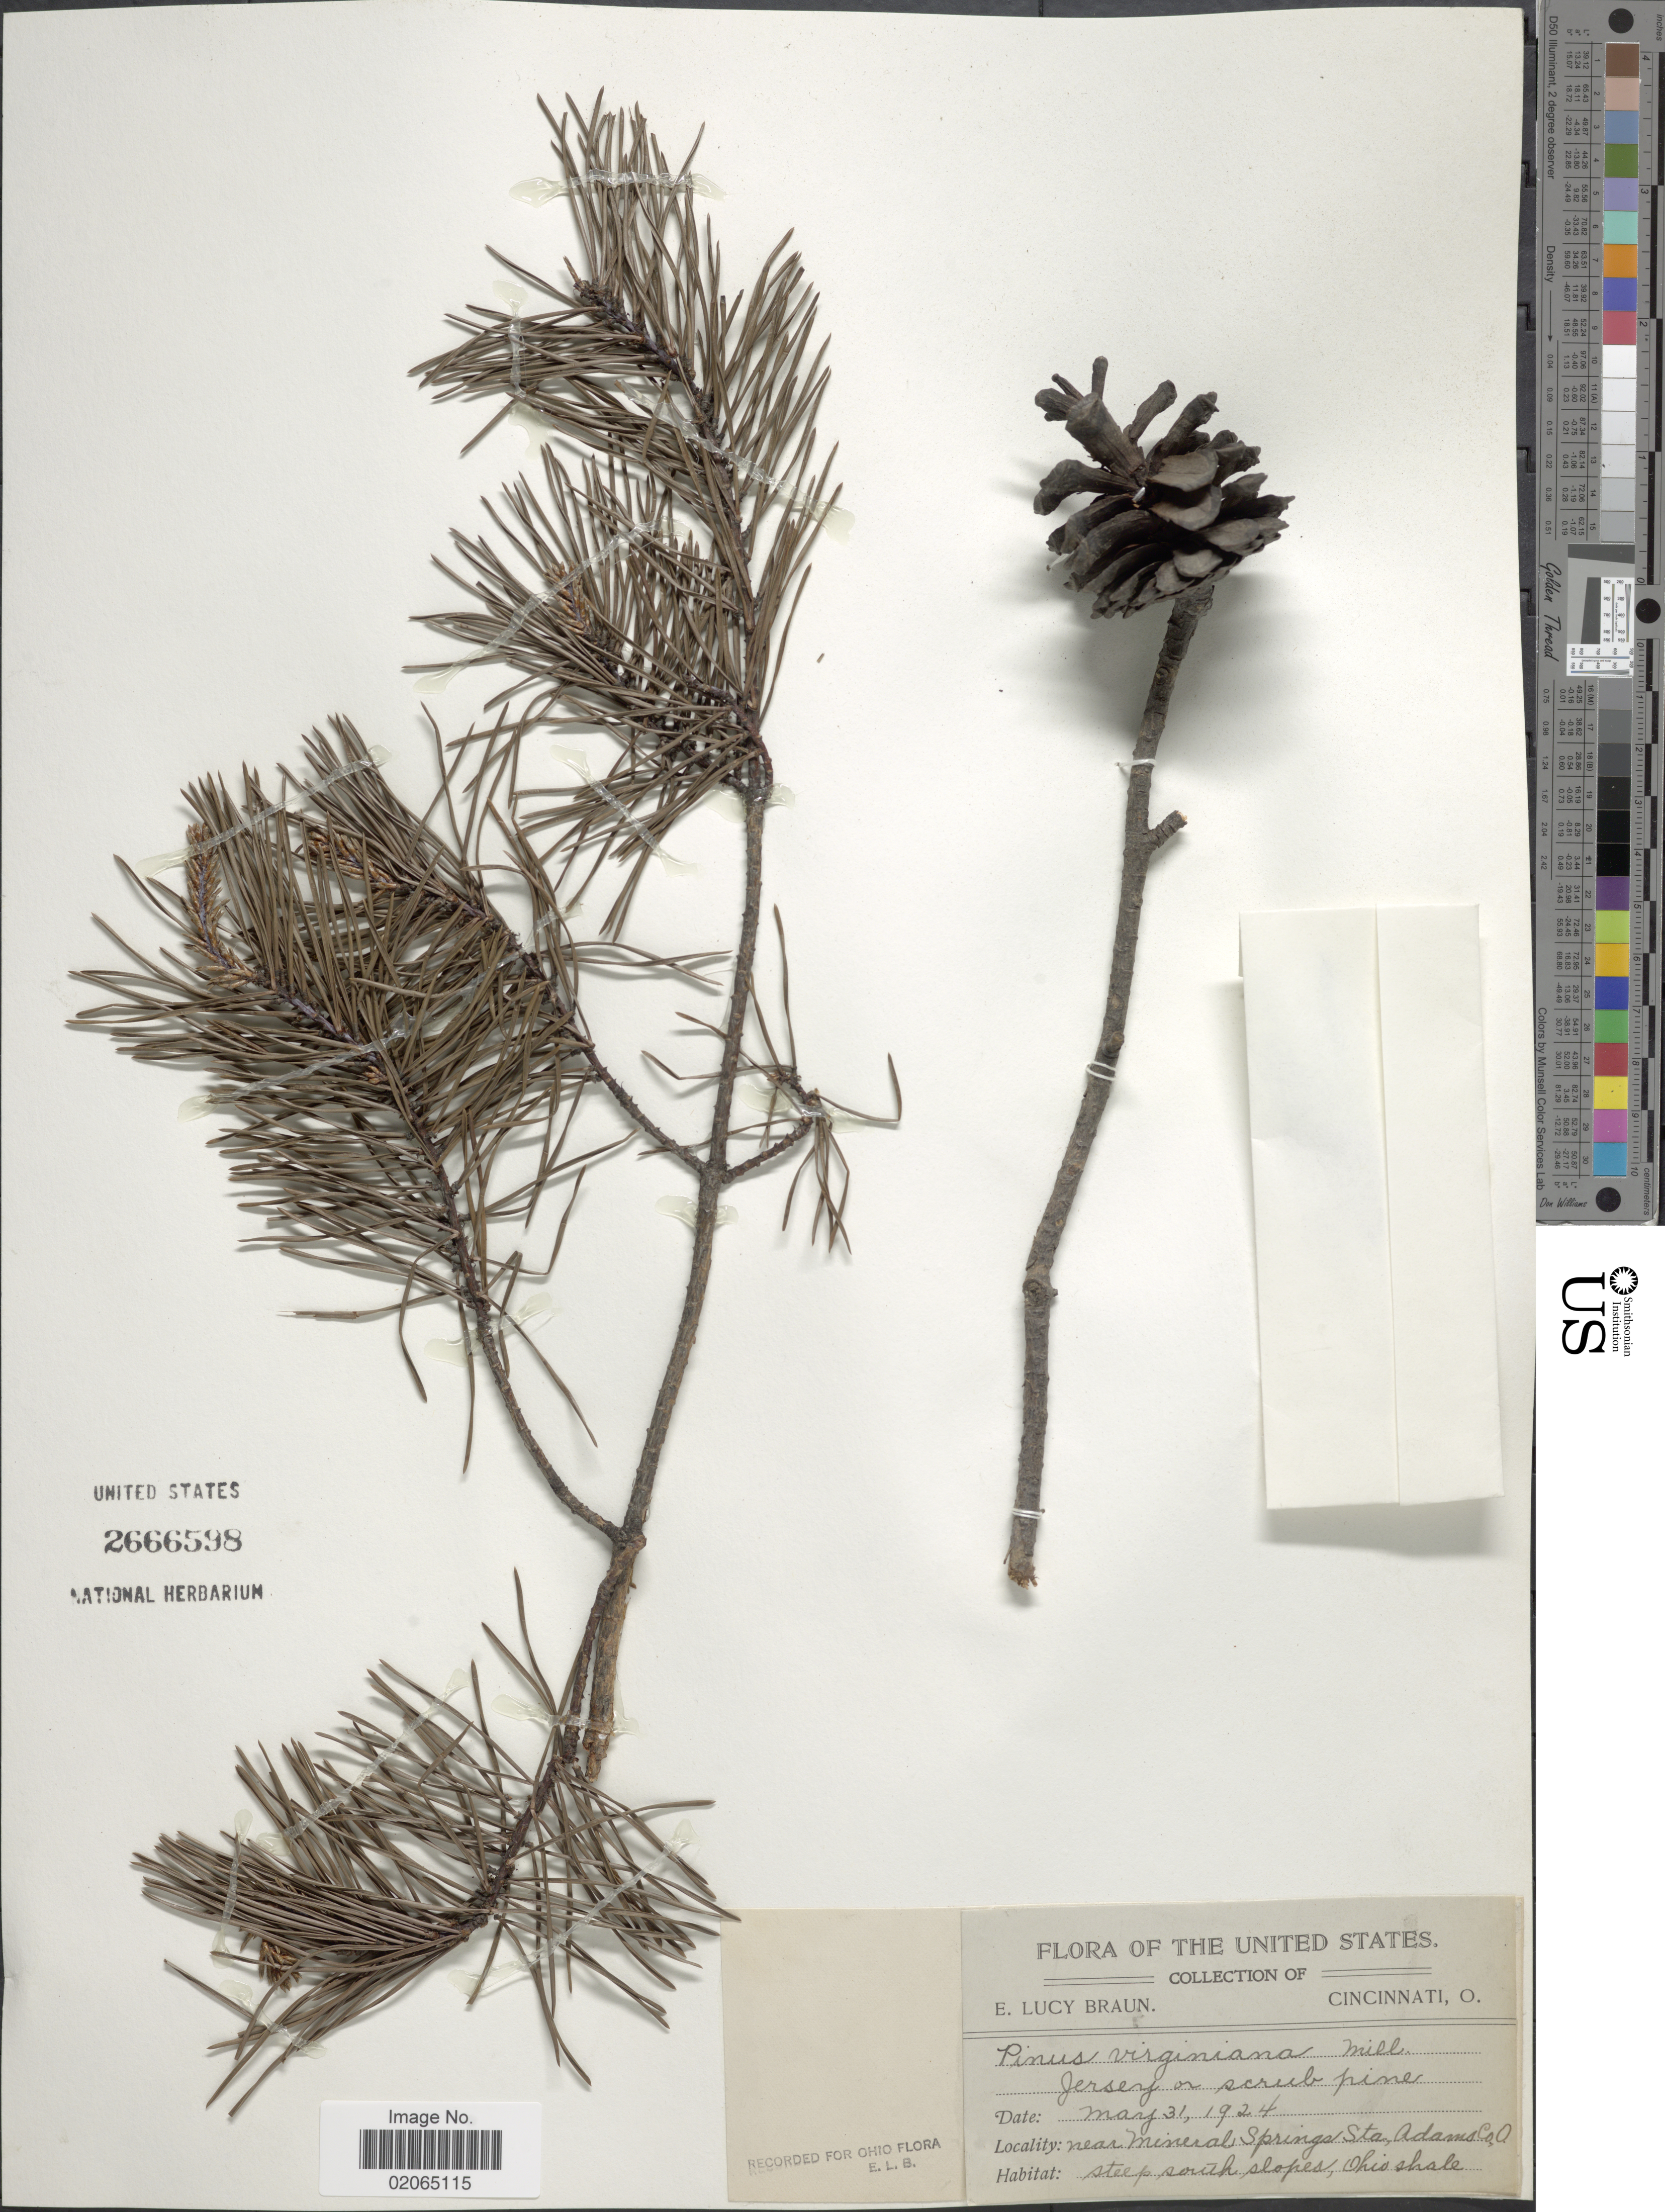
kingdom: Plantae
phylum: Tracheophyta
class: Pinopsida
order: Pinales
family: Pinaceae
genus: Pinus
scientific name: Pinus virginiana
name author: Mill.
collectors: E. L. Braun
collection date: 1924-05-31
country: United States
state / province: Ohio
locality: Near Mineral Springs Sta. Adams Co.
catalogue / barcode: US 2666598